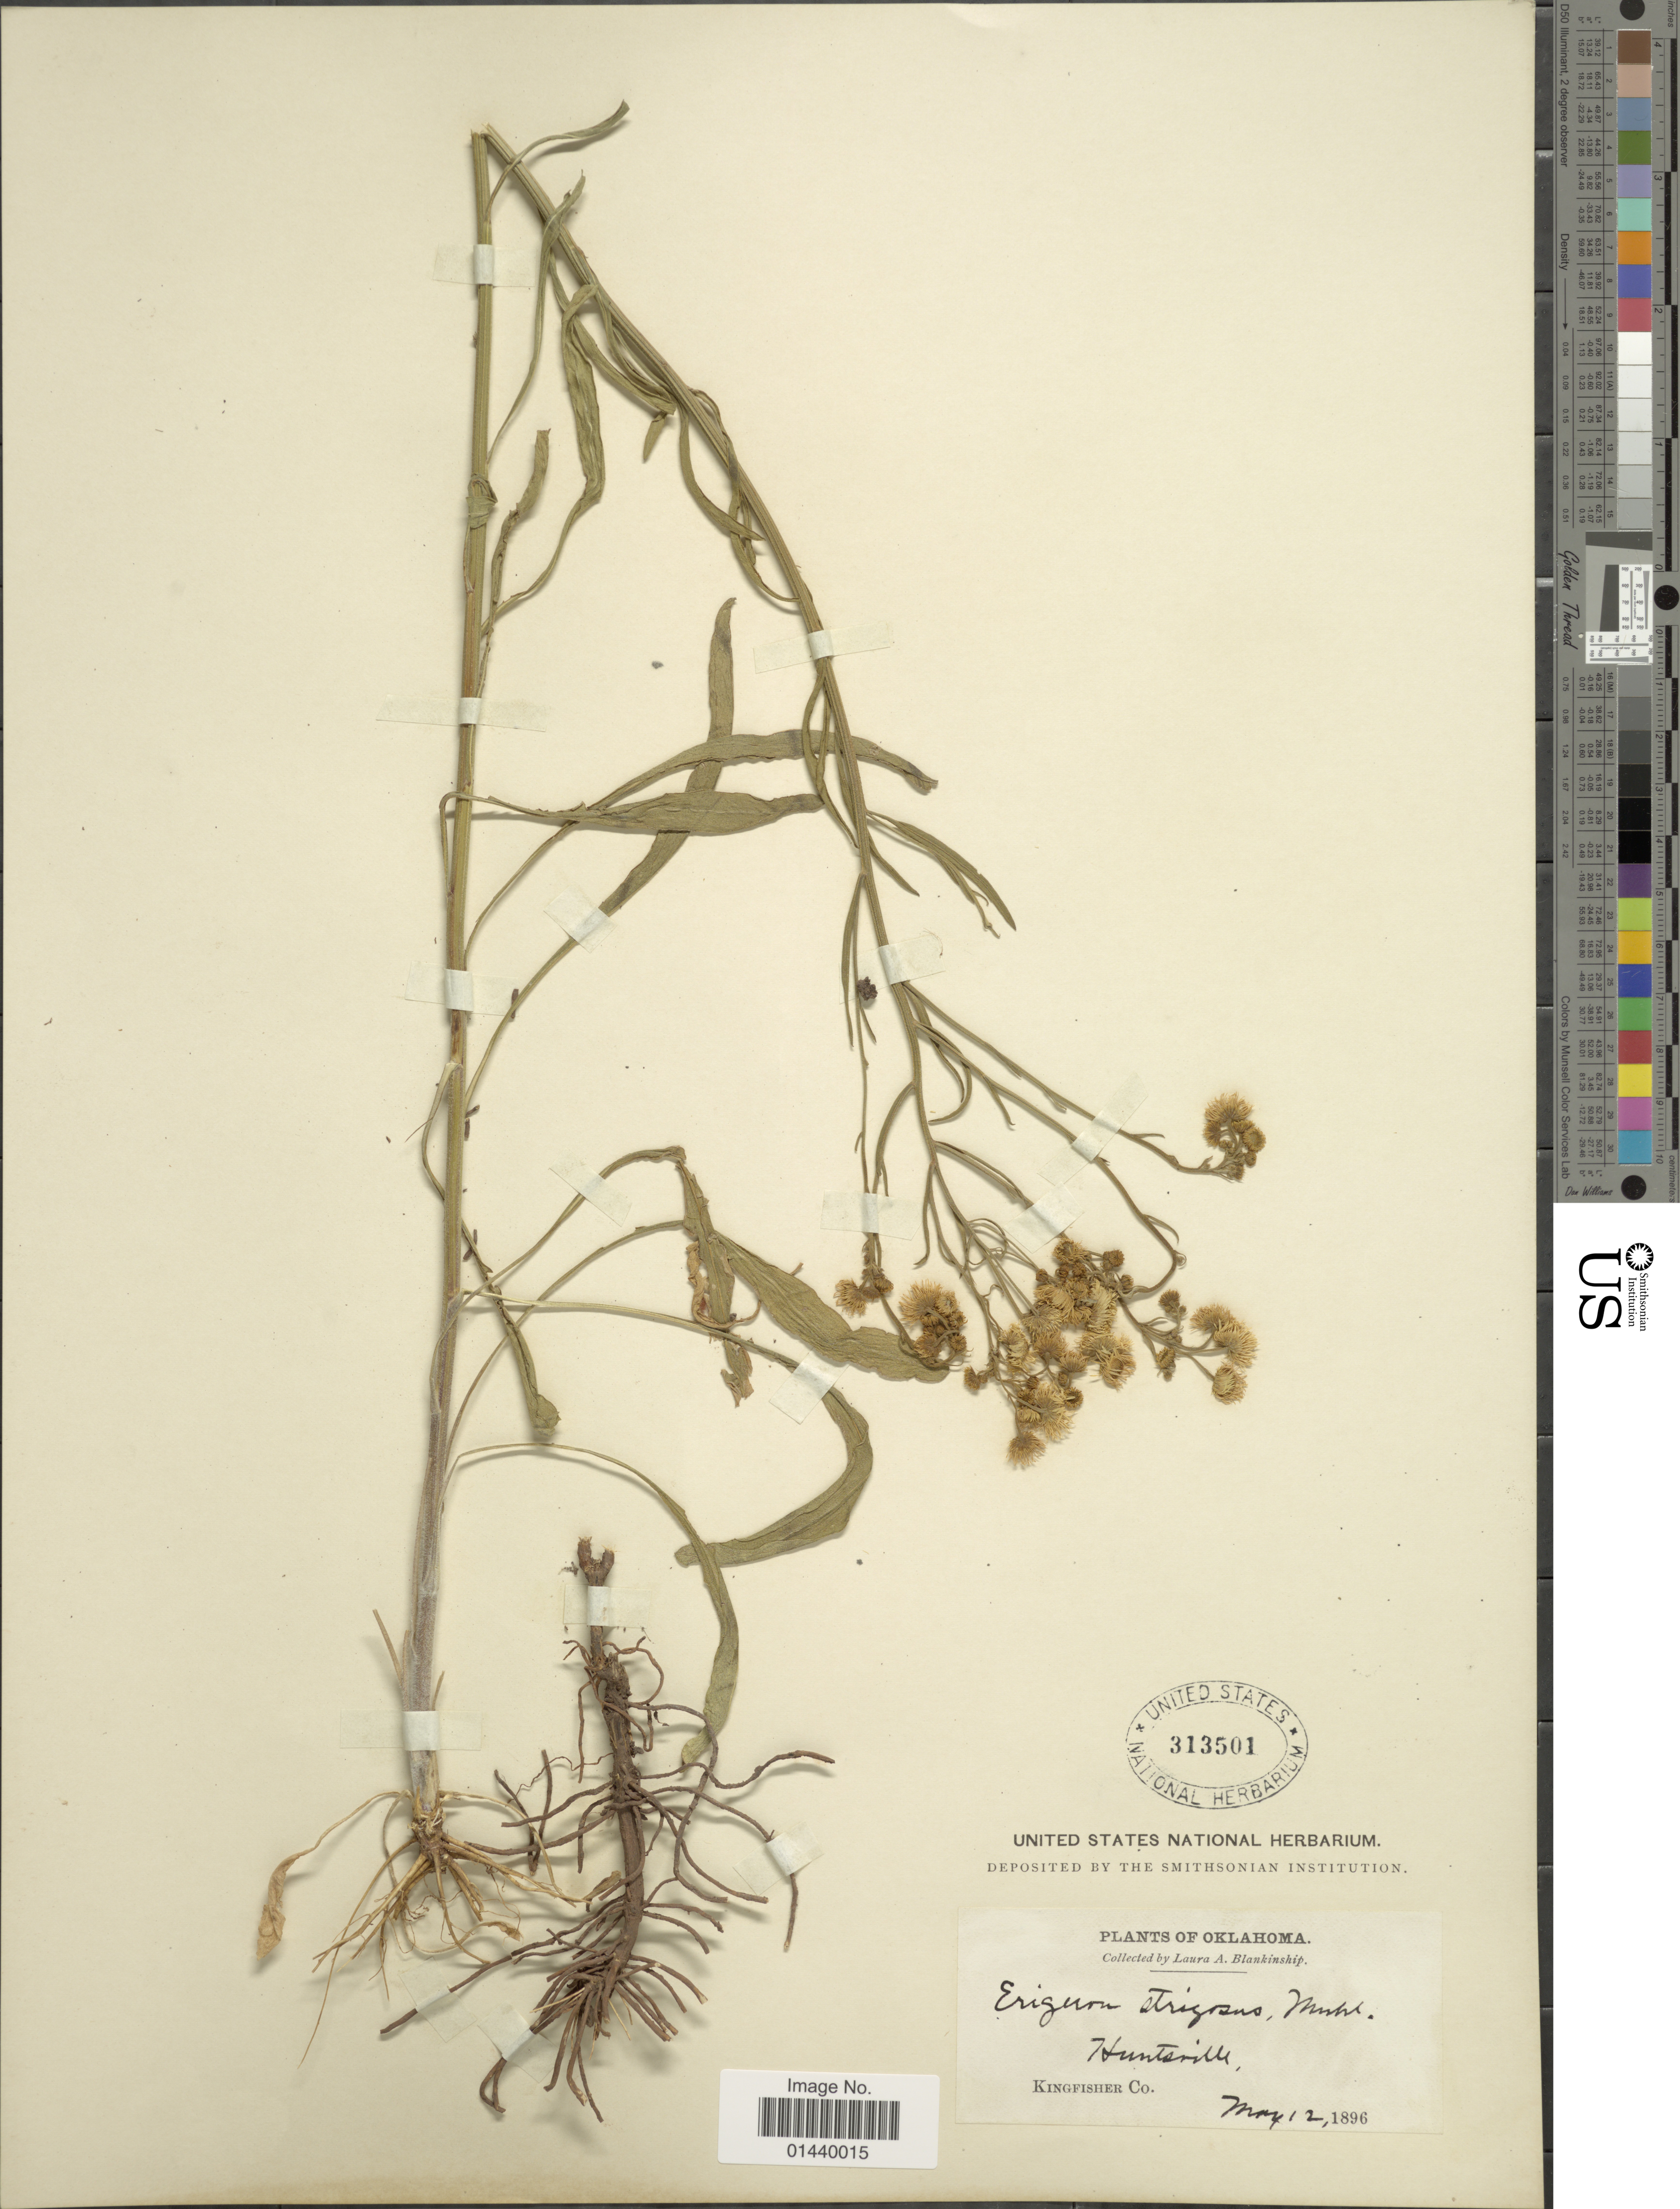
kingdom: Plantae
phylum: Tracheophyta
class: Magnoliopsida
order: Asterales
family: Asteraceae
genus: Erigeron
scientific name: Erigeron strigosus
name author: Muhl. ex Willd.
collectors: L. A. Blankinship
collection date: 1896-05-12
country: United States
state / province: Oklahoma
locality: Kingfisher Co. Huntsville.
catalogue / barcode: US 313501